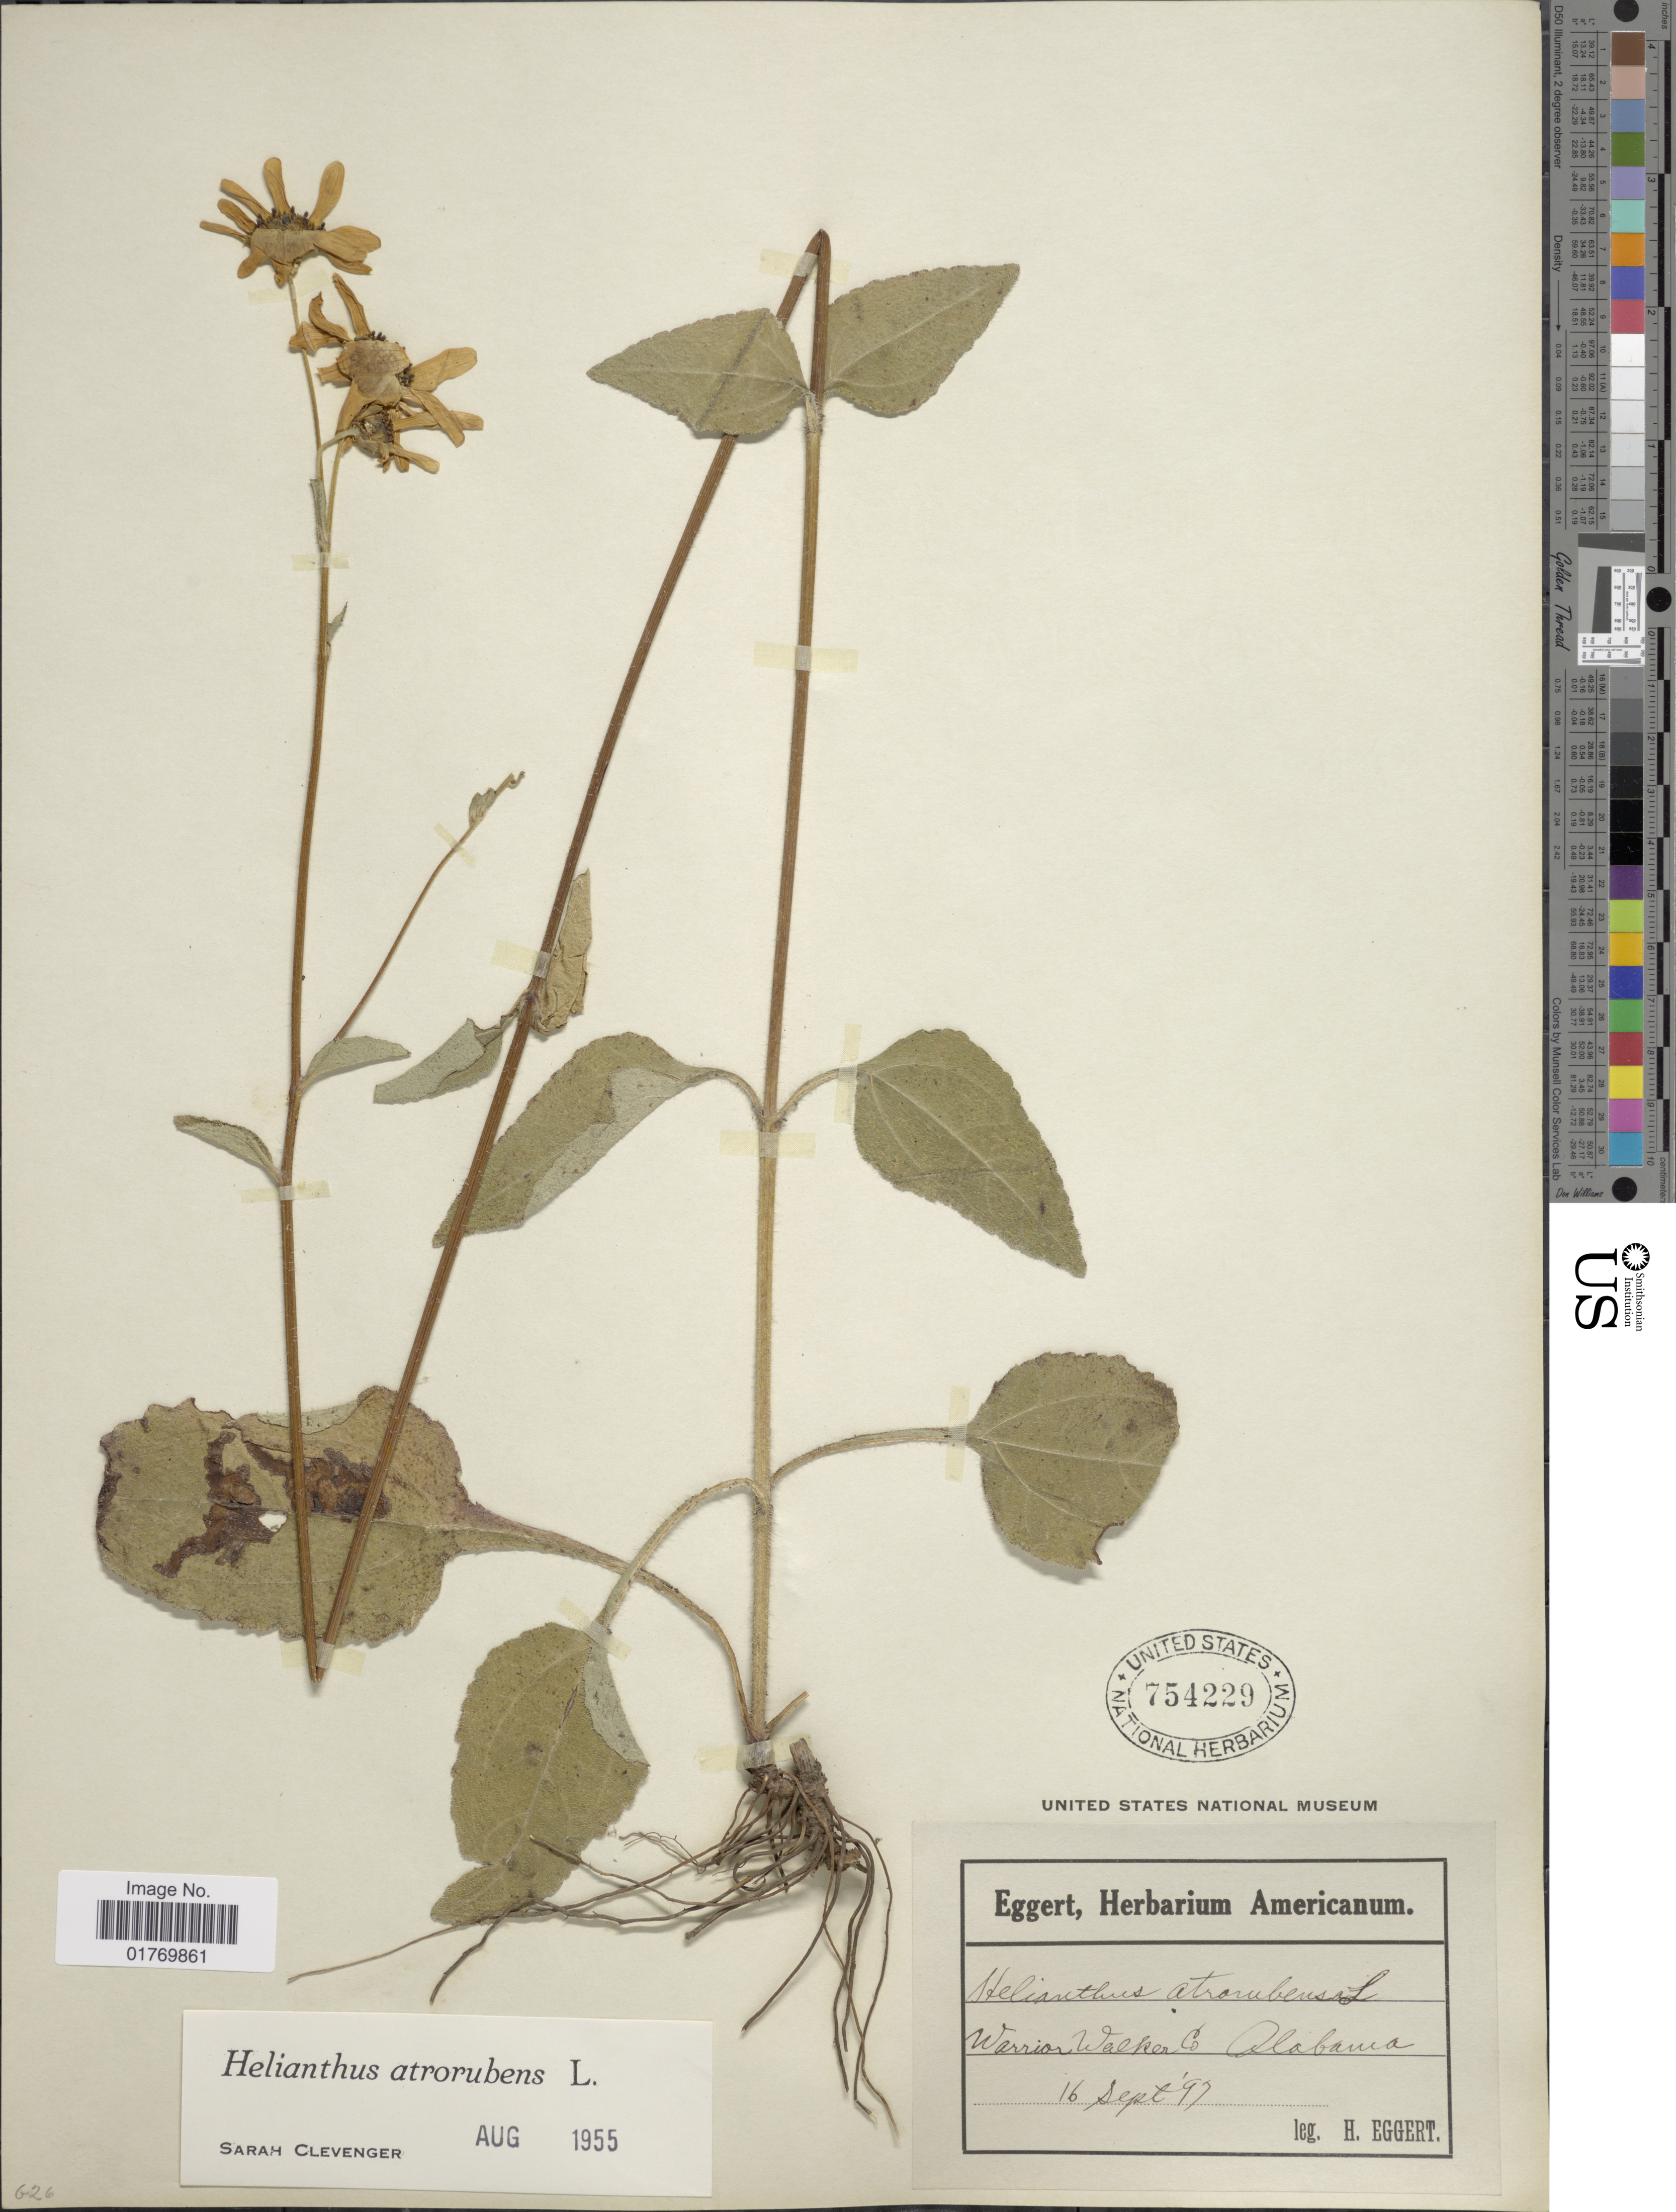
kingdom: Plantae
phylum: Tracheophyta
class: Magnoliopsida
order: Asterales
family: Asteraceae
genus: Helianthus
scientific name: Helianthus atrorubens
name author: L.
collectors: H. Eggert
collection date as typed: Transcribed d/m/y: 16/9/97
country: United States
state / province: Alabama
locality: Warrion Walker Co.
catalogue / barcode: US 754229